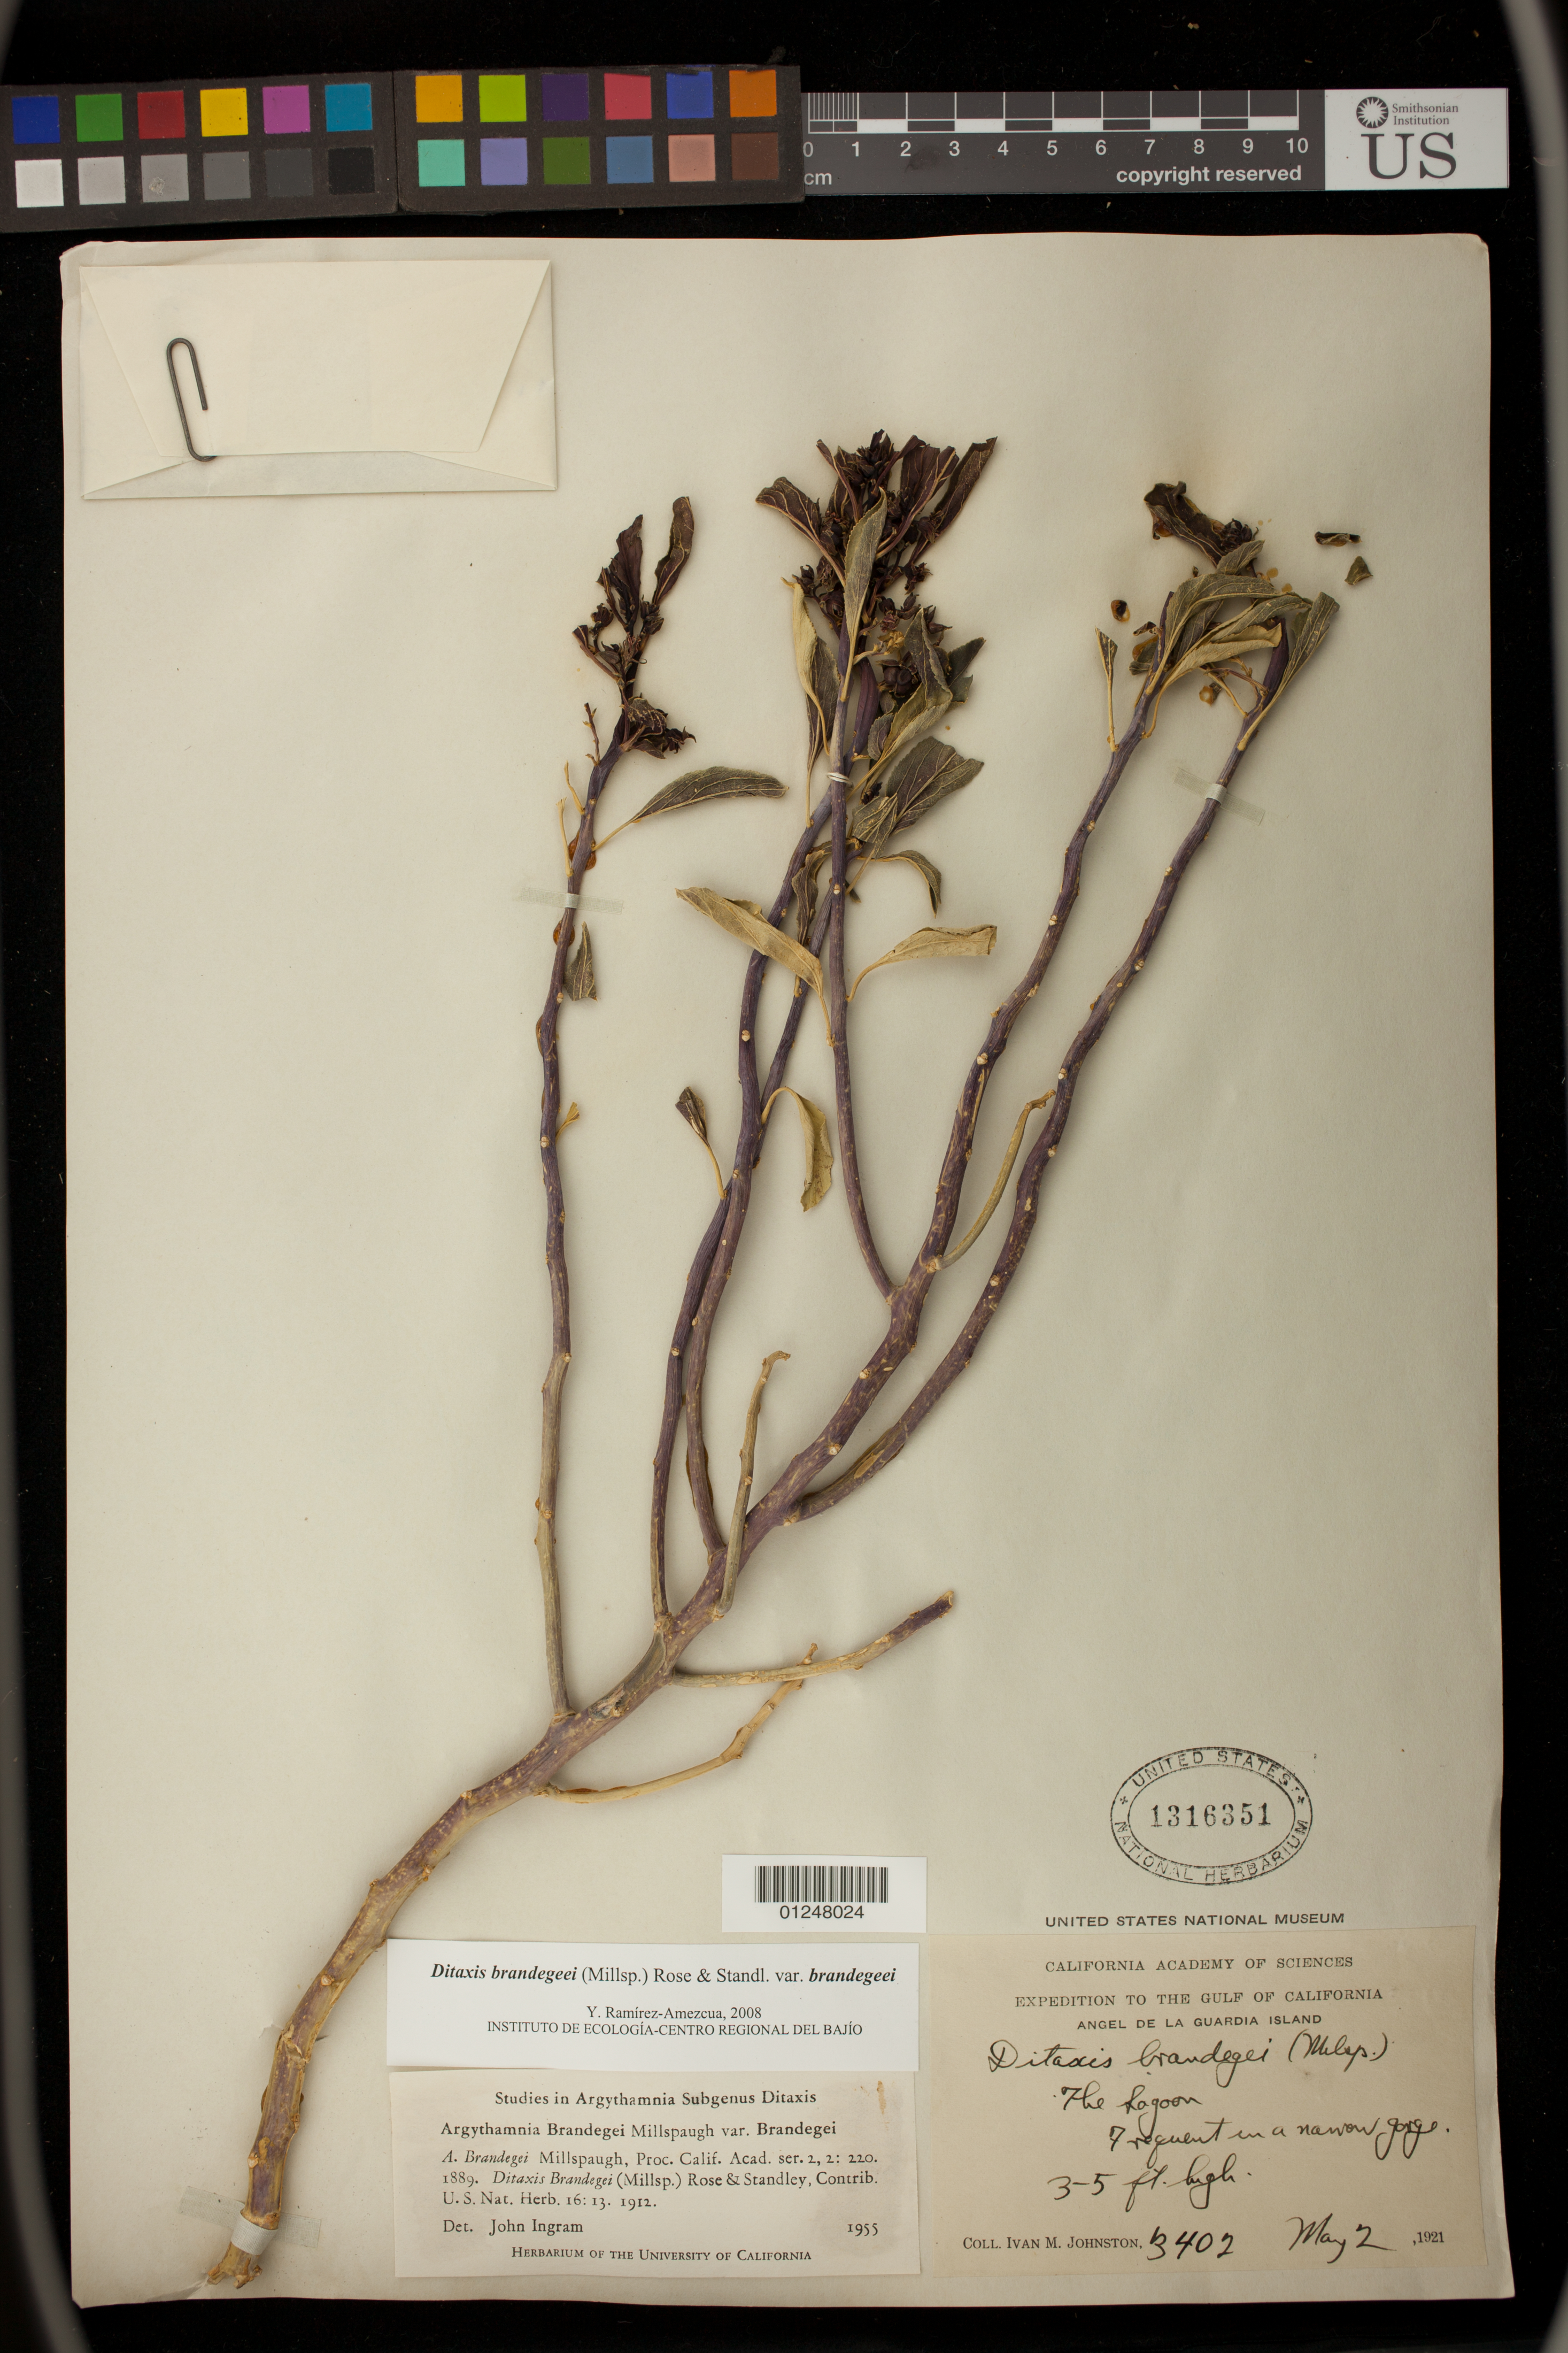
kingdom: Plantae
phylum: Tracheophyta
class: Magnoliopsida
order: Malpighiales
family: Euphorbiaceae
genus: Argythamnia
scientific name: Argythamnia brandegeei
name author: Millsp.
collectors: I.M. Johnston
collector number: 3402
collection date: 1921-05-02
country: Mexico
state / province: Baja California Norte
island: Angel de la Guardia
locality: The lagoon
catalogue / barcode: US 1316351